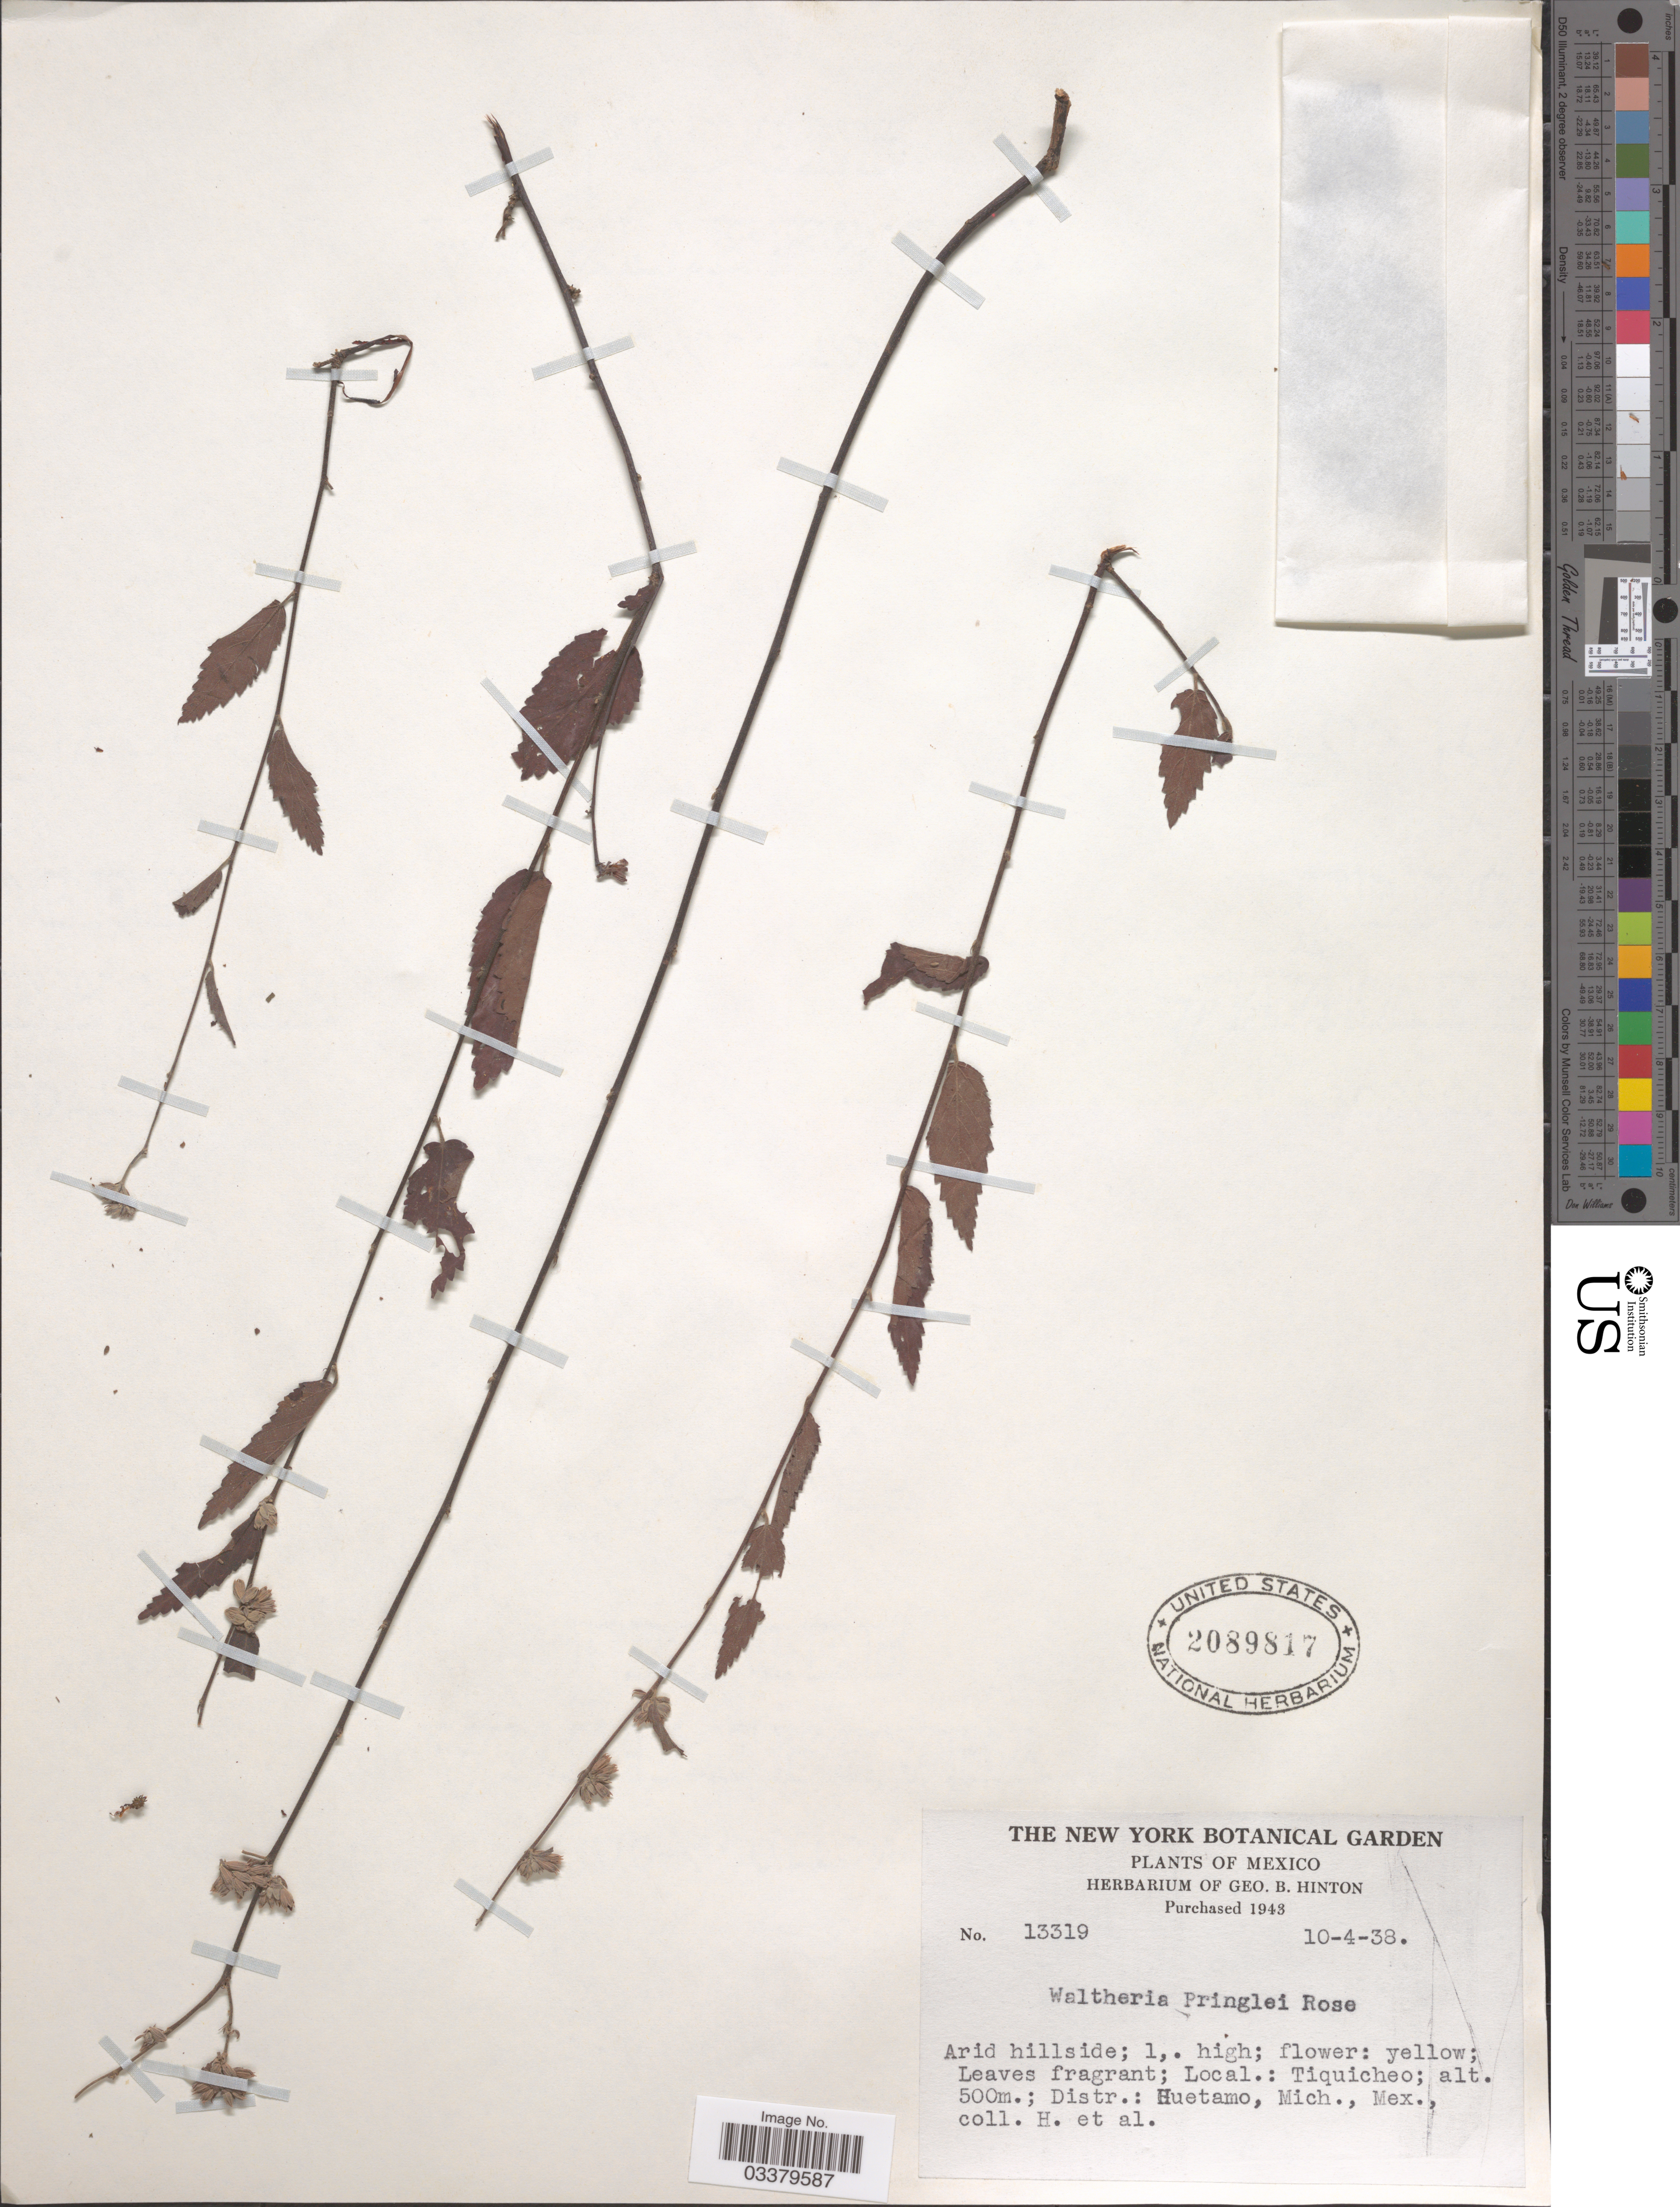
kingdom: Plantae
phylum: Tracheophyta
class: Magnoliopsida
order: Malvales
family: Malvaceae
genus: Waltheria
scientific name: Waltheria pringlei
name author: Rose & Standl.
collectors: G. B. Hinton & et al.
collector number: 13319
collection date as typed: Transcribed d/m/y: 10/4/38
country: Mexico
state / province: Michoacán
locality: Tiquicheo. Distr.: Huetamo, Mich.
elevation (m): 500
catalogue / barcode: US 2089817